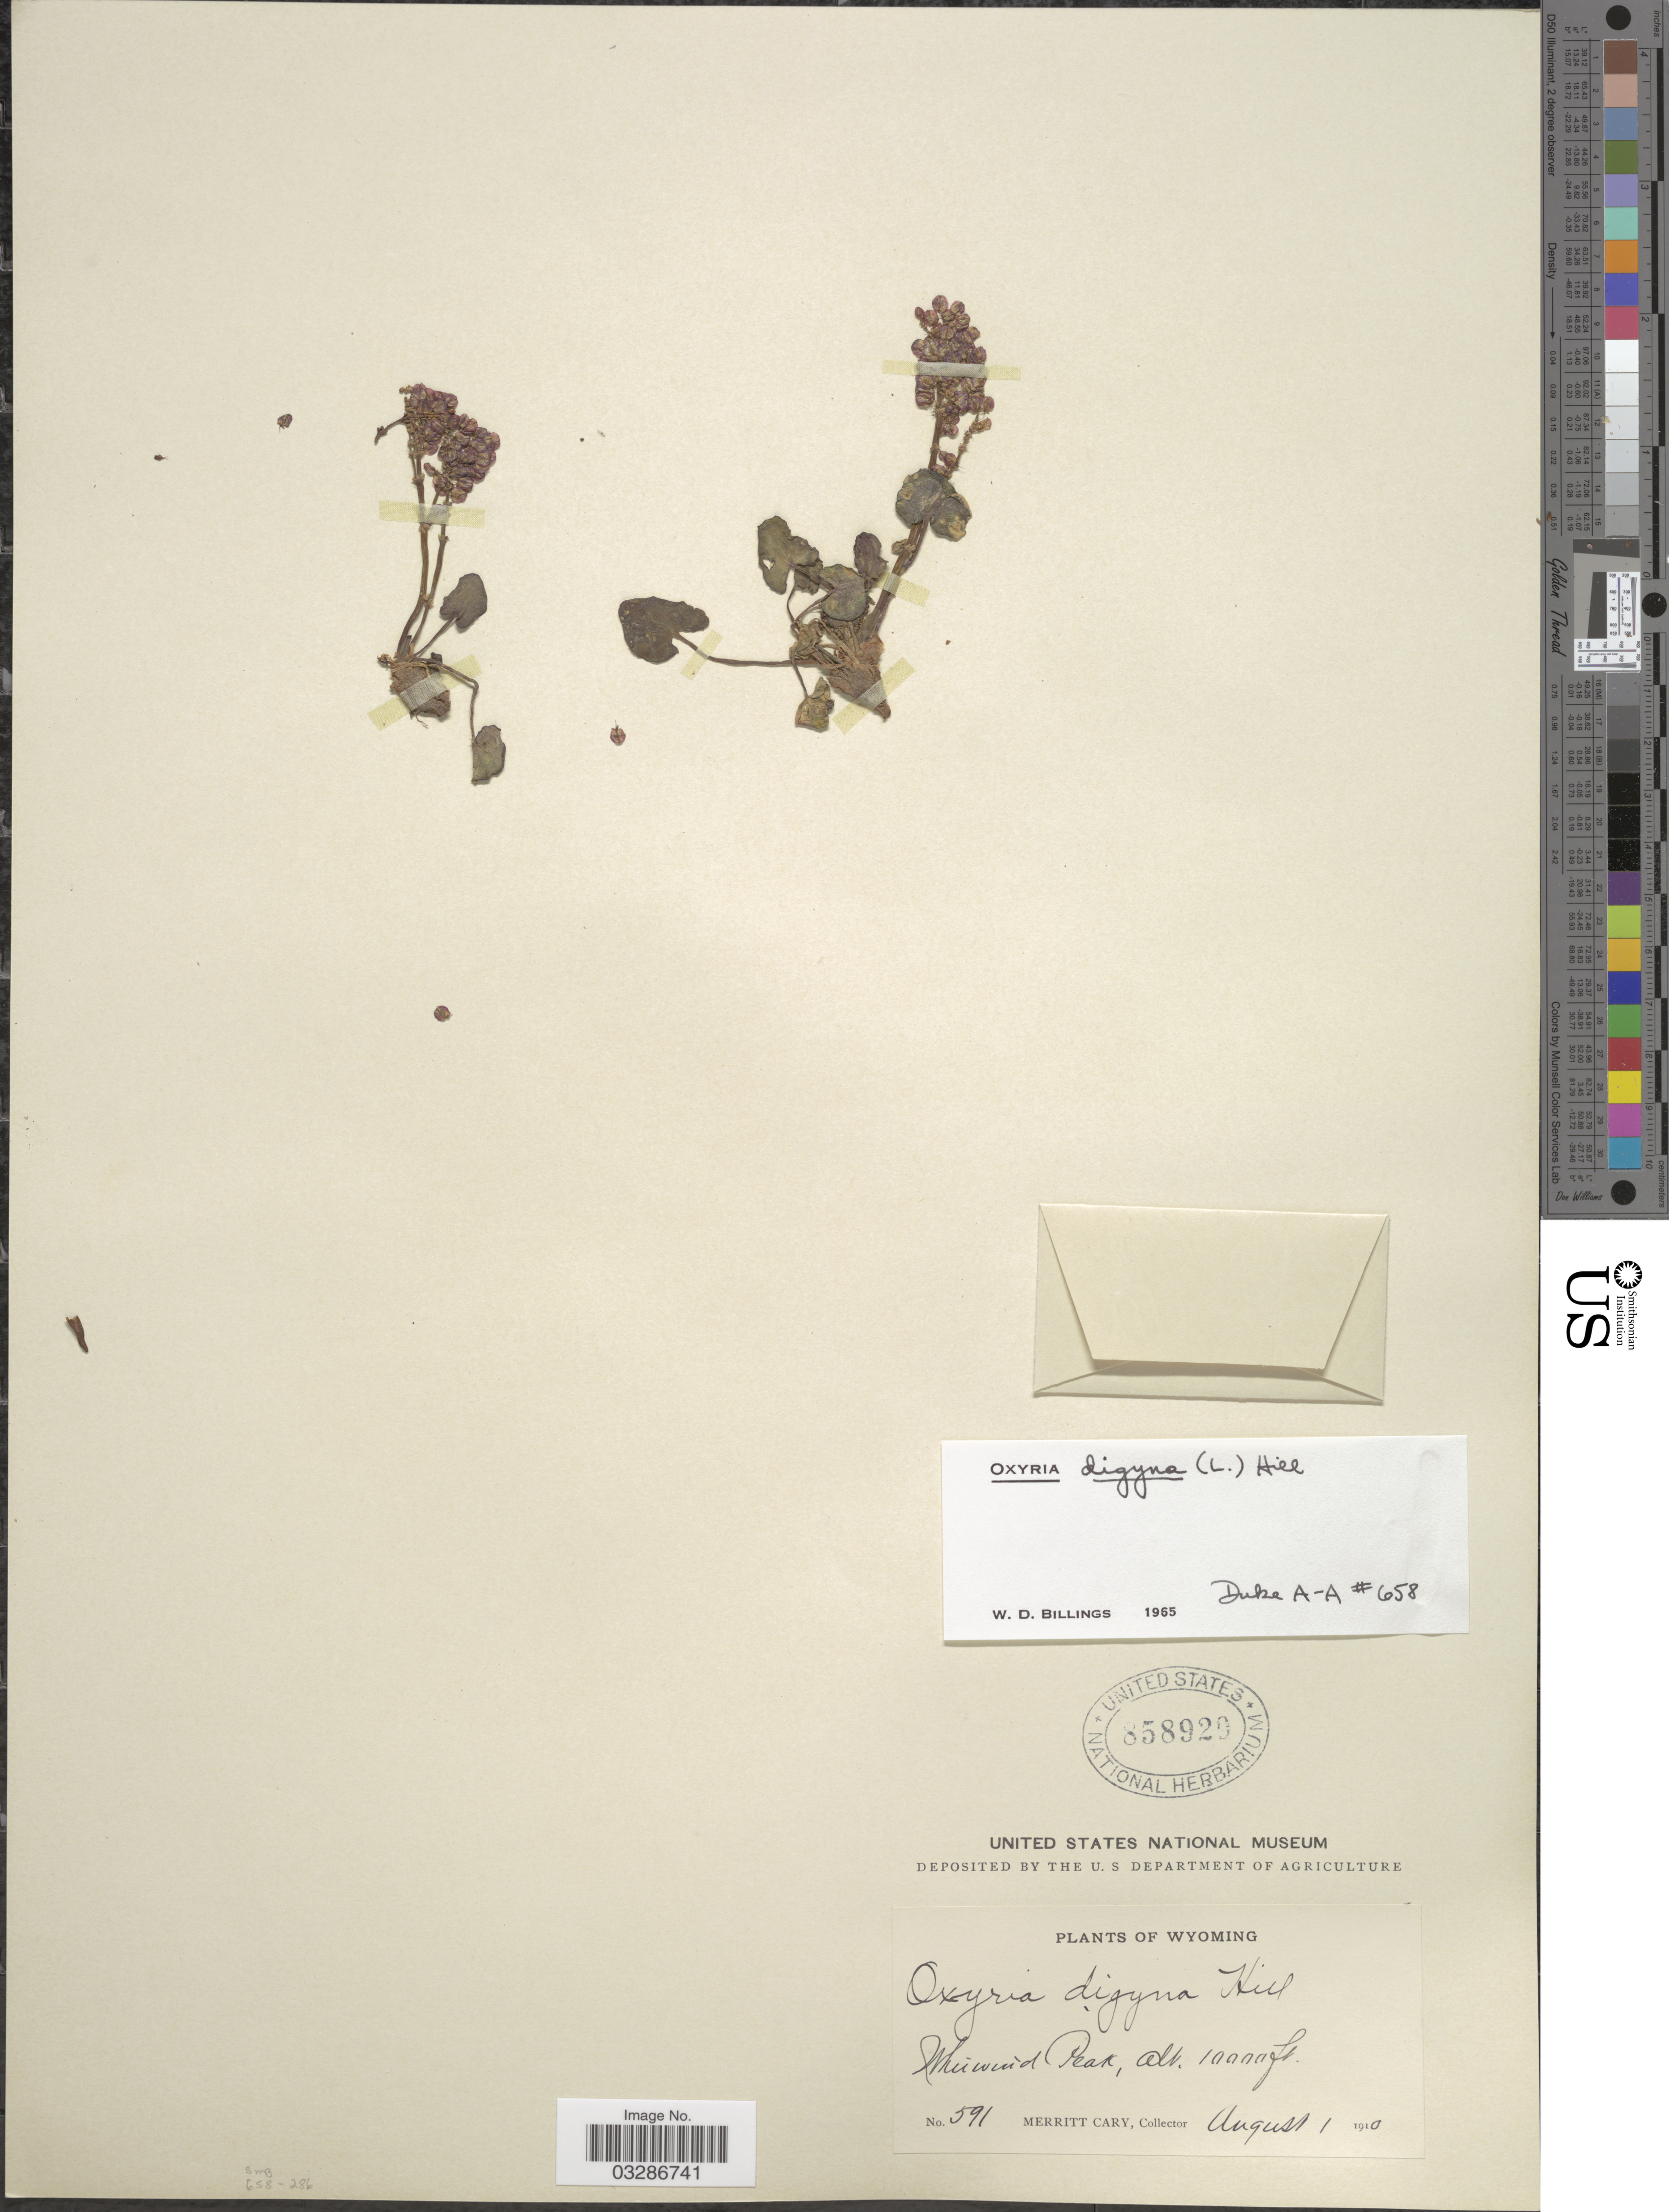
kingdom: Plantae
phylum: Tracheophyta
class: Magnoliopsida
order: Caryophyllales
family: Polygonaceae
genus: Oxyria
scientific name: Oxyria digyna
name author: (L.) Hill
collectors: M. Cary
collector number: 591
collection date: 1910-08-01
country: United States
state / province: Wyoming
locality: Whirwind Peak.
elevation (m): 3048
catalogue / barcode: US 85892